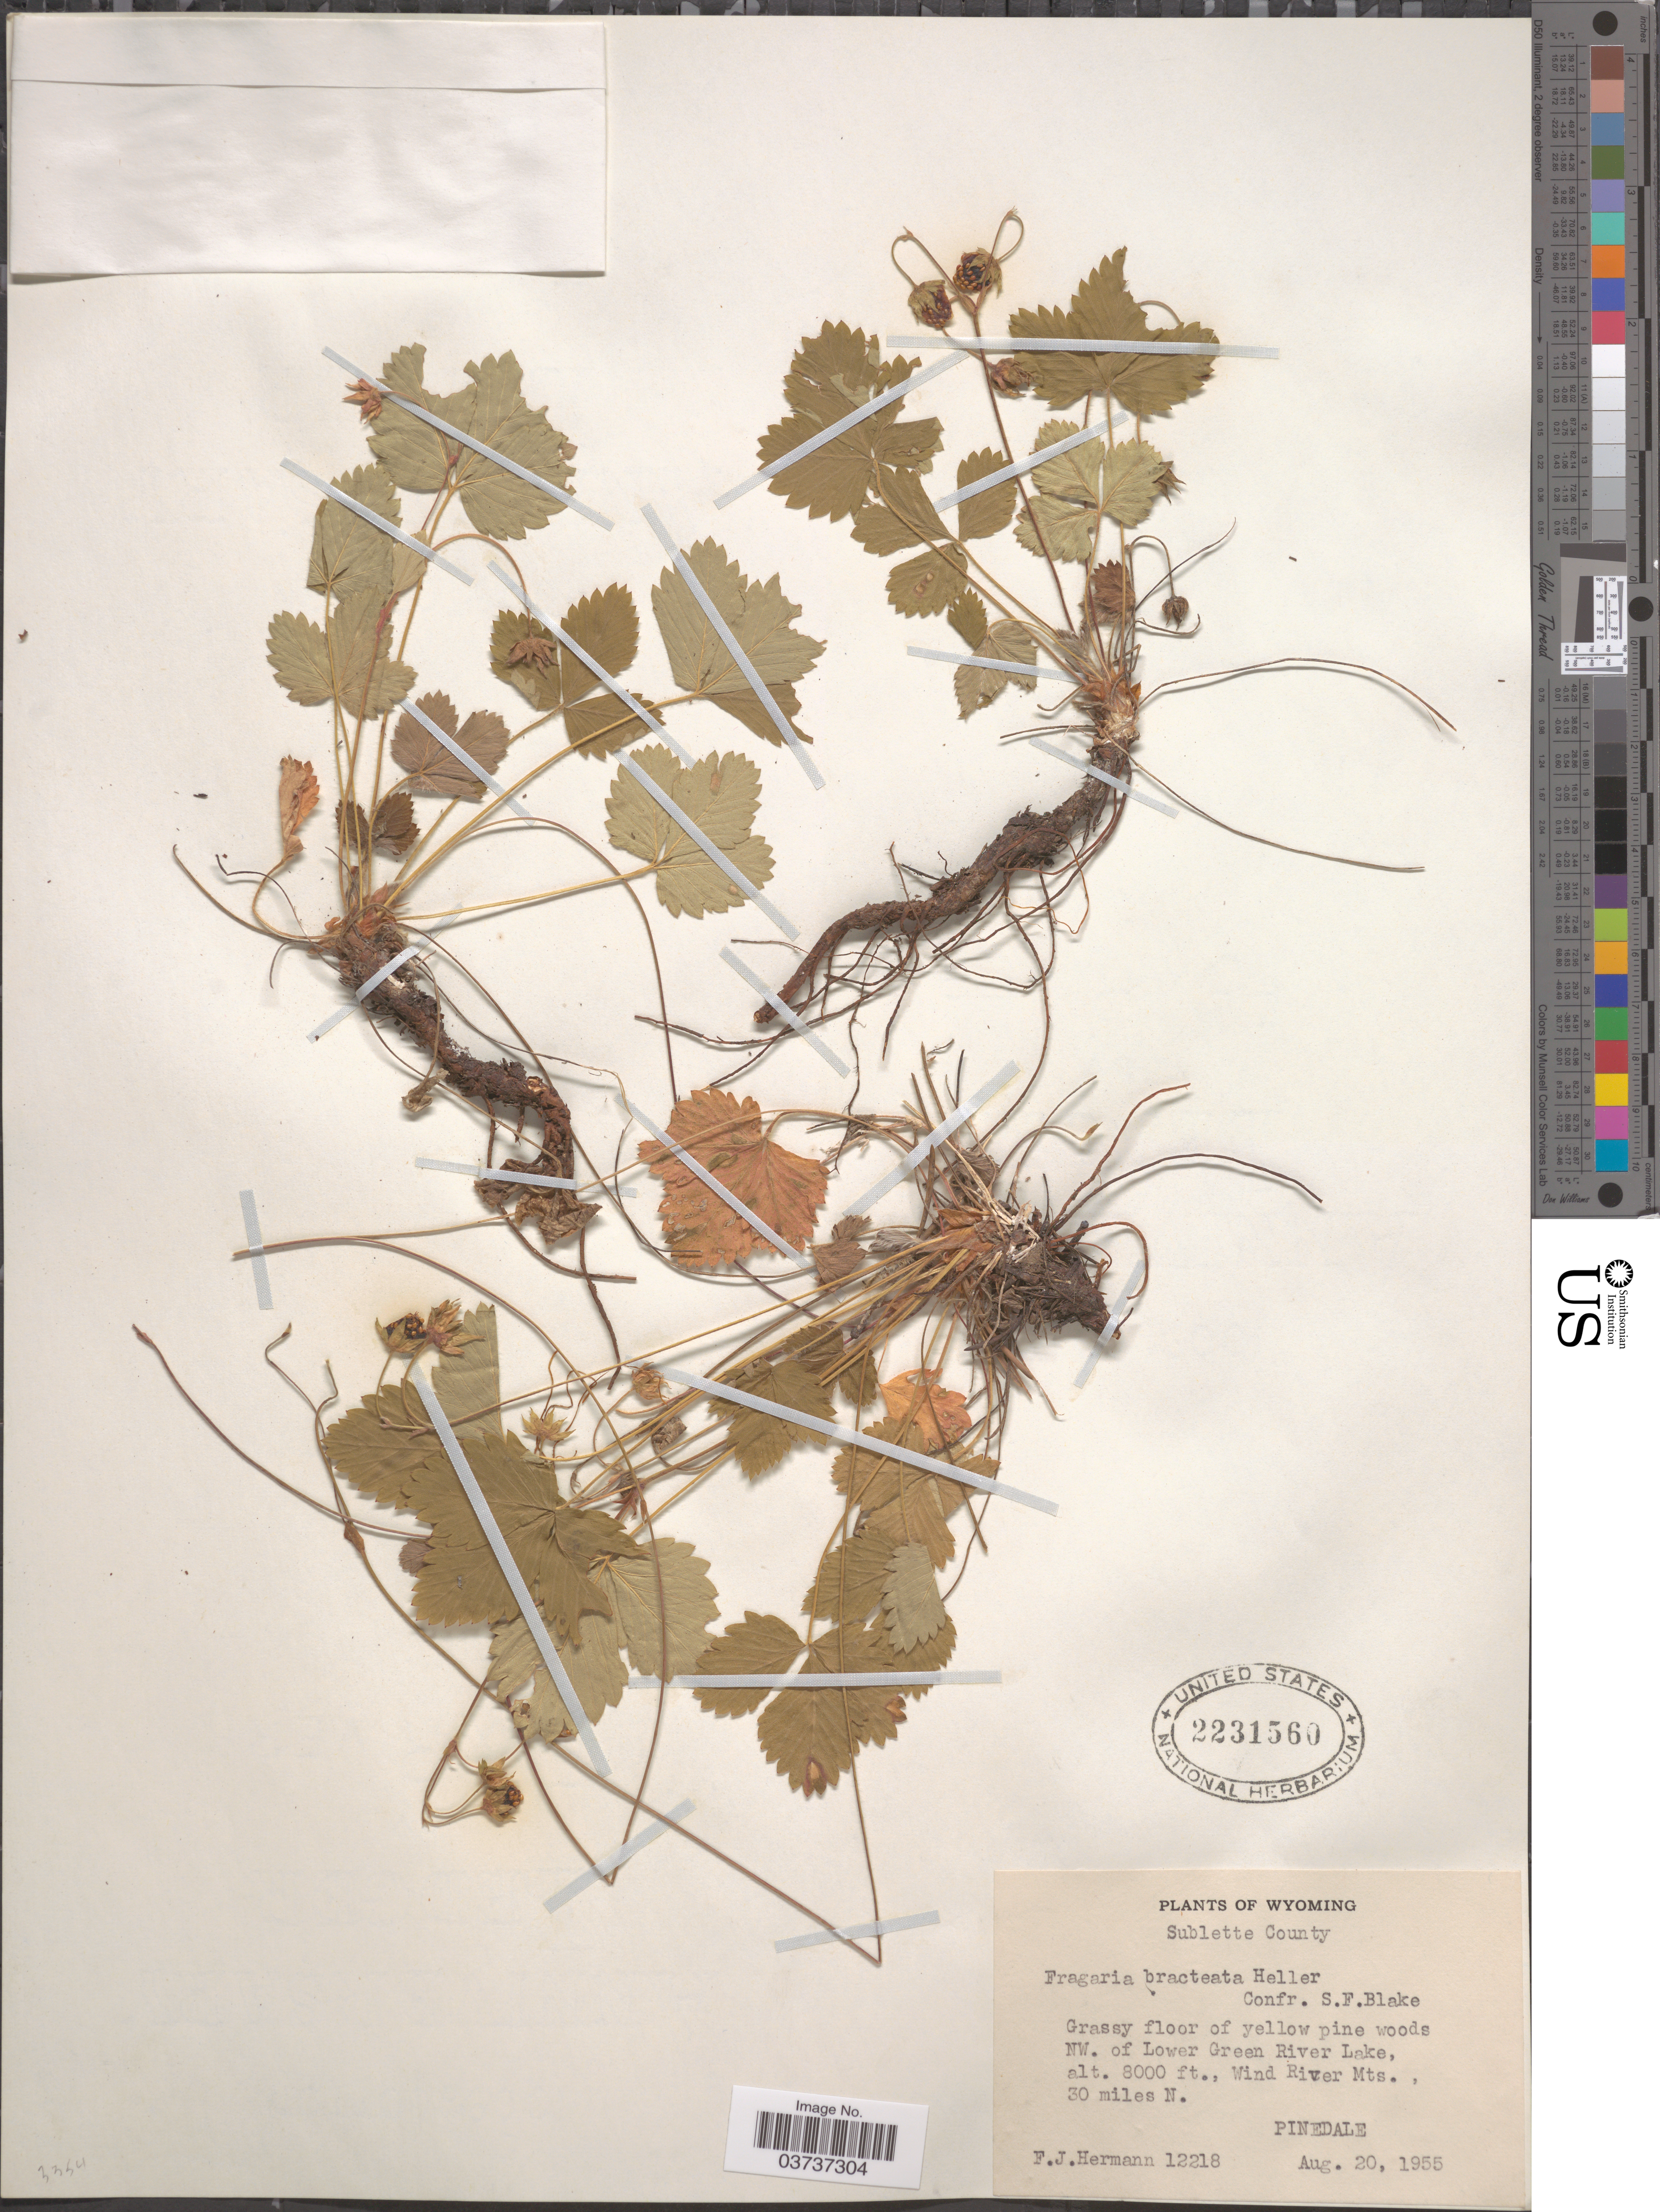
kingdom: Plantae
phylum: Tracheophyta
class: Magnoliopsida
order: Rosales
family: Rosaceae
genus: Fragaria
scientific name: Fragaria vesca subsp. bracteata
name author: L.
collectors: F. J. Hermann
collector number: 12218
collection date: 1955-08-20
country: United States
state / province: Wyoming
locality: Sublette County. Grassy floor of yellow pine woods NW. of Lower Green River Lake, Wind River Mts., 30 miles N. Pinedale.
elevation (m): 2438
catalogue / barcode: US 2231560